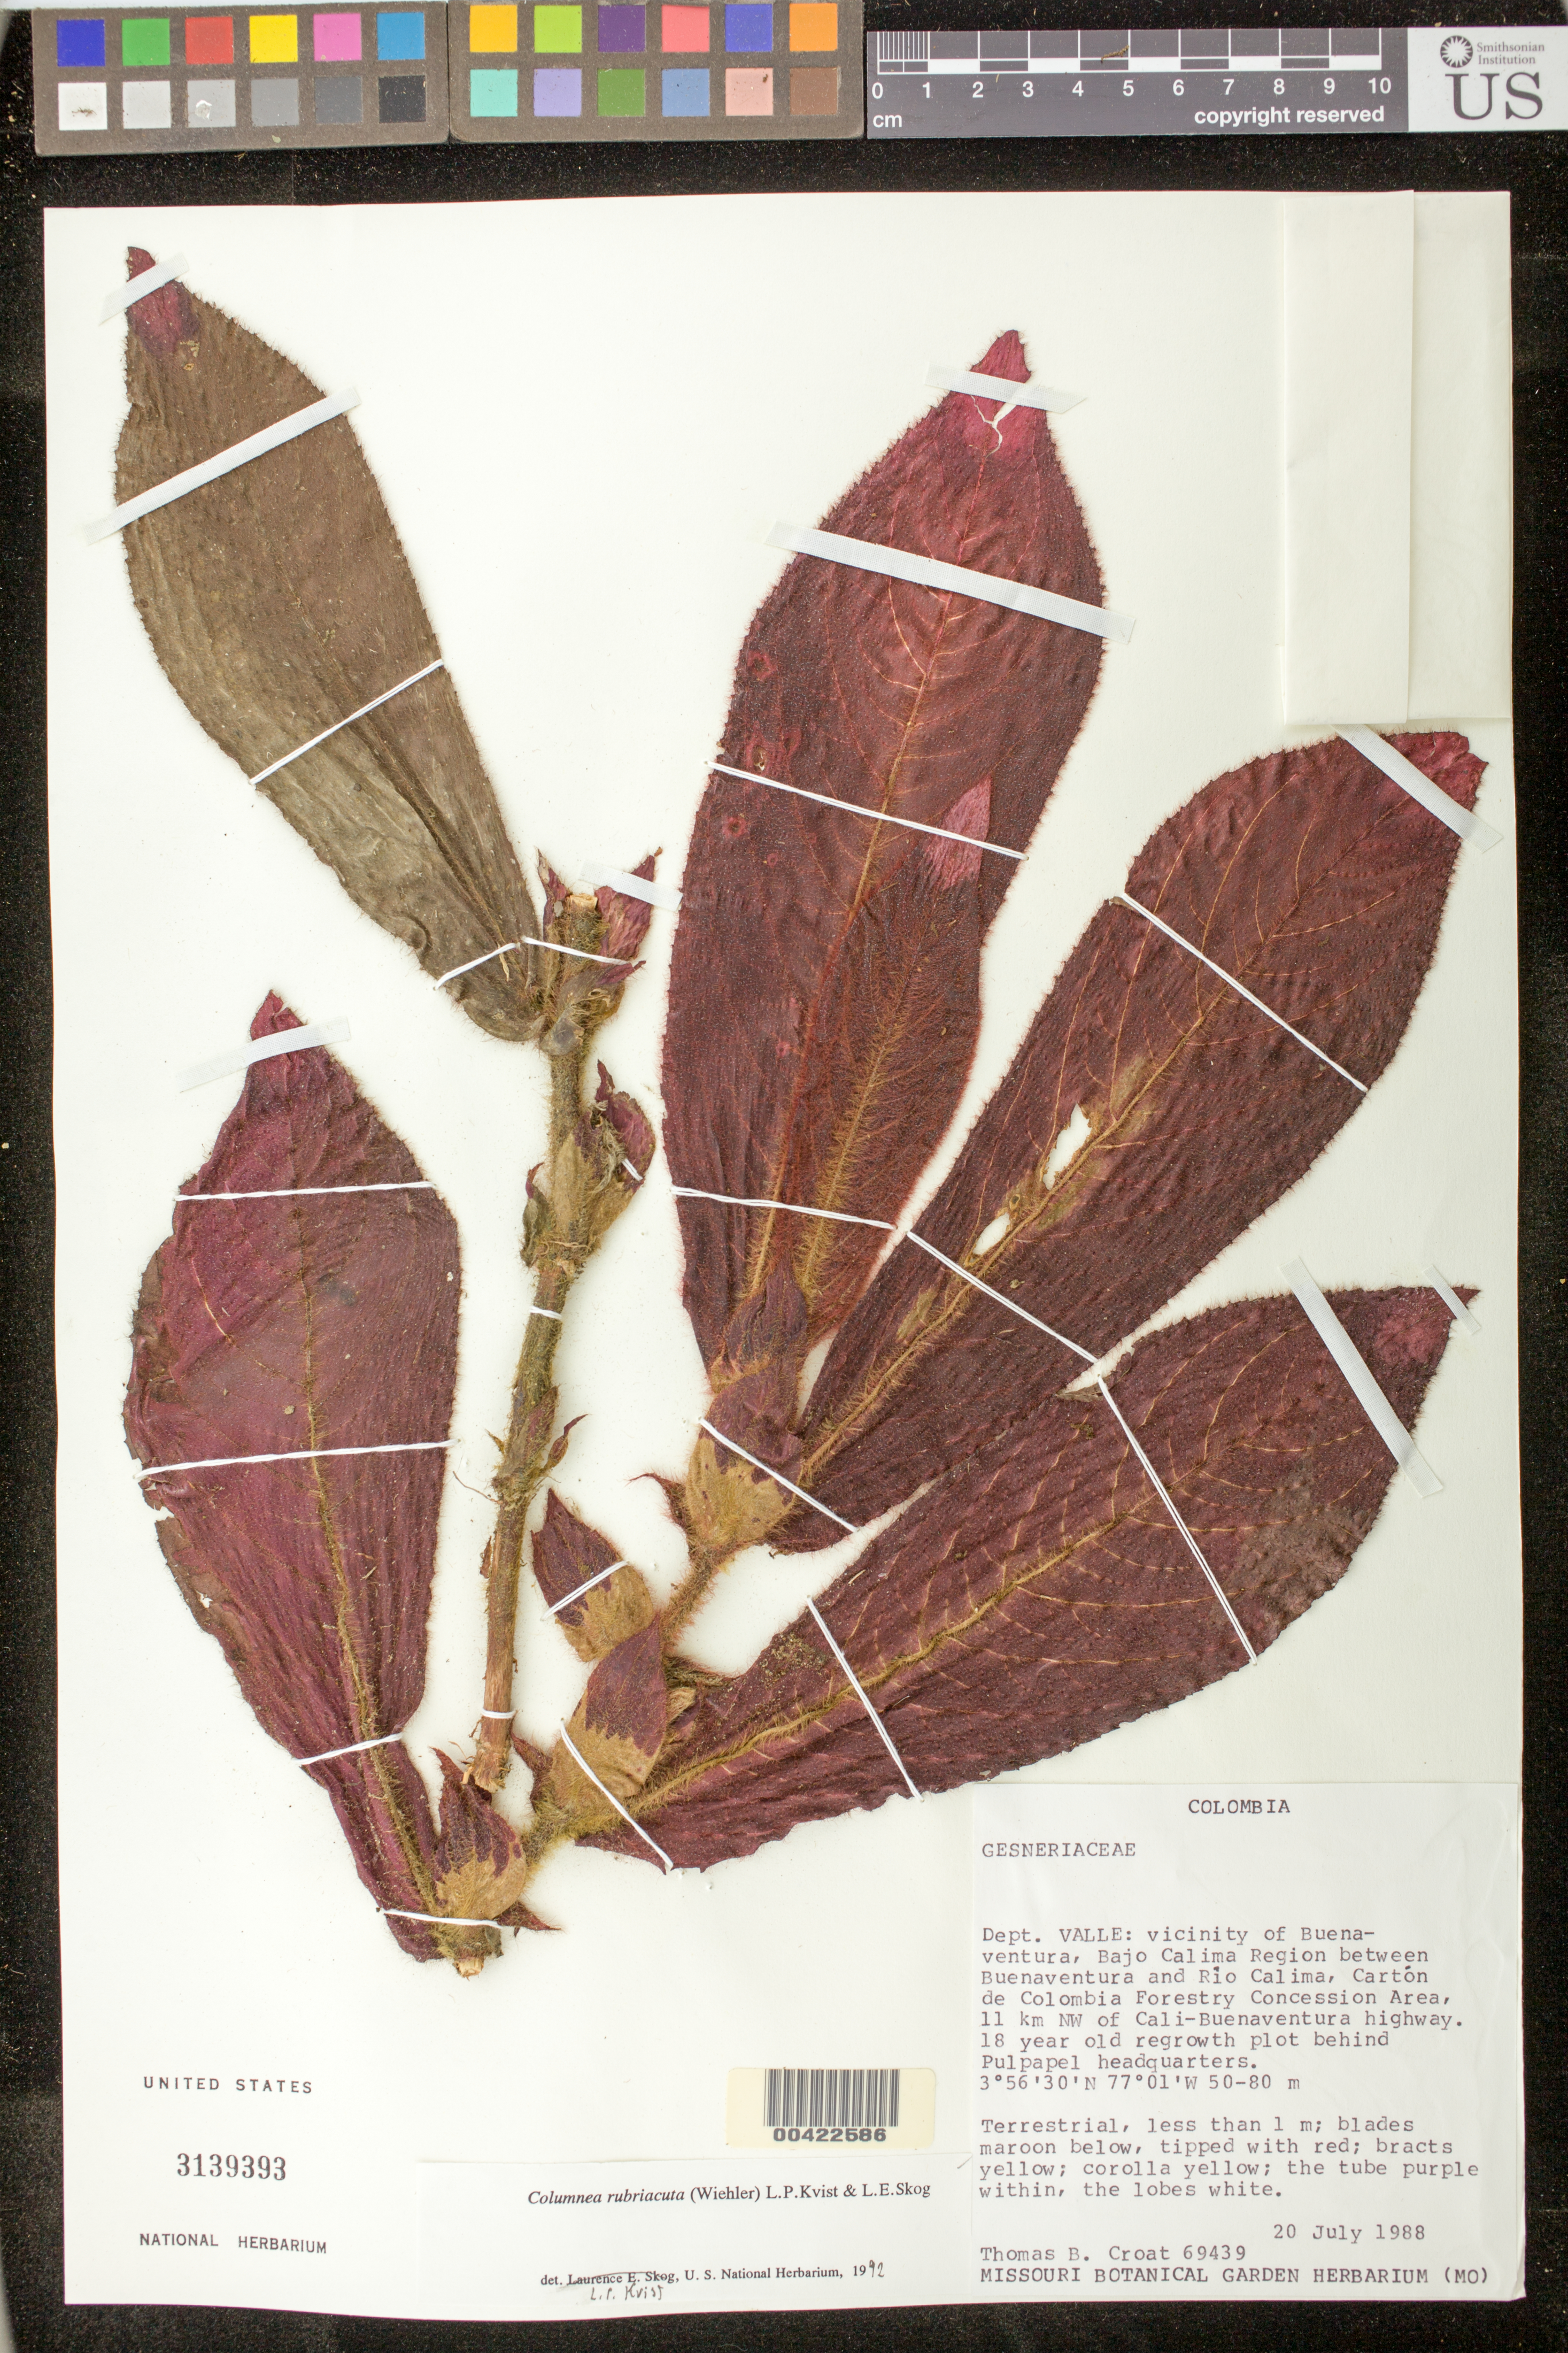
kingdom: Plantae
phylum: Tracheophyta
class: Magnoliopsida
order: Lamiales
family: Gesneriaceae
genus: Columnea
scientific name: Columnea rubriacuta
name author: (Wiehler) L.P. Kvist & L.E. Skog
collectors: T. B. Croat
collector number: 69439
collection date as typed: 20 Jul 1988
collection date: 1988-07-20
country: Colombia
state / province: Valle del Cauca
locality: Bajo Calima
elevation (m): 50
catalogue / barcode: US 3139393